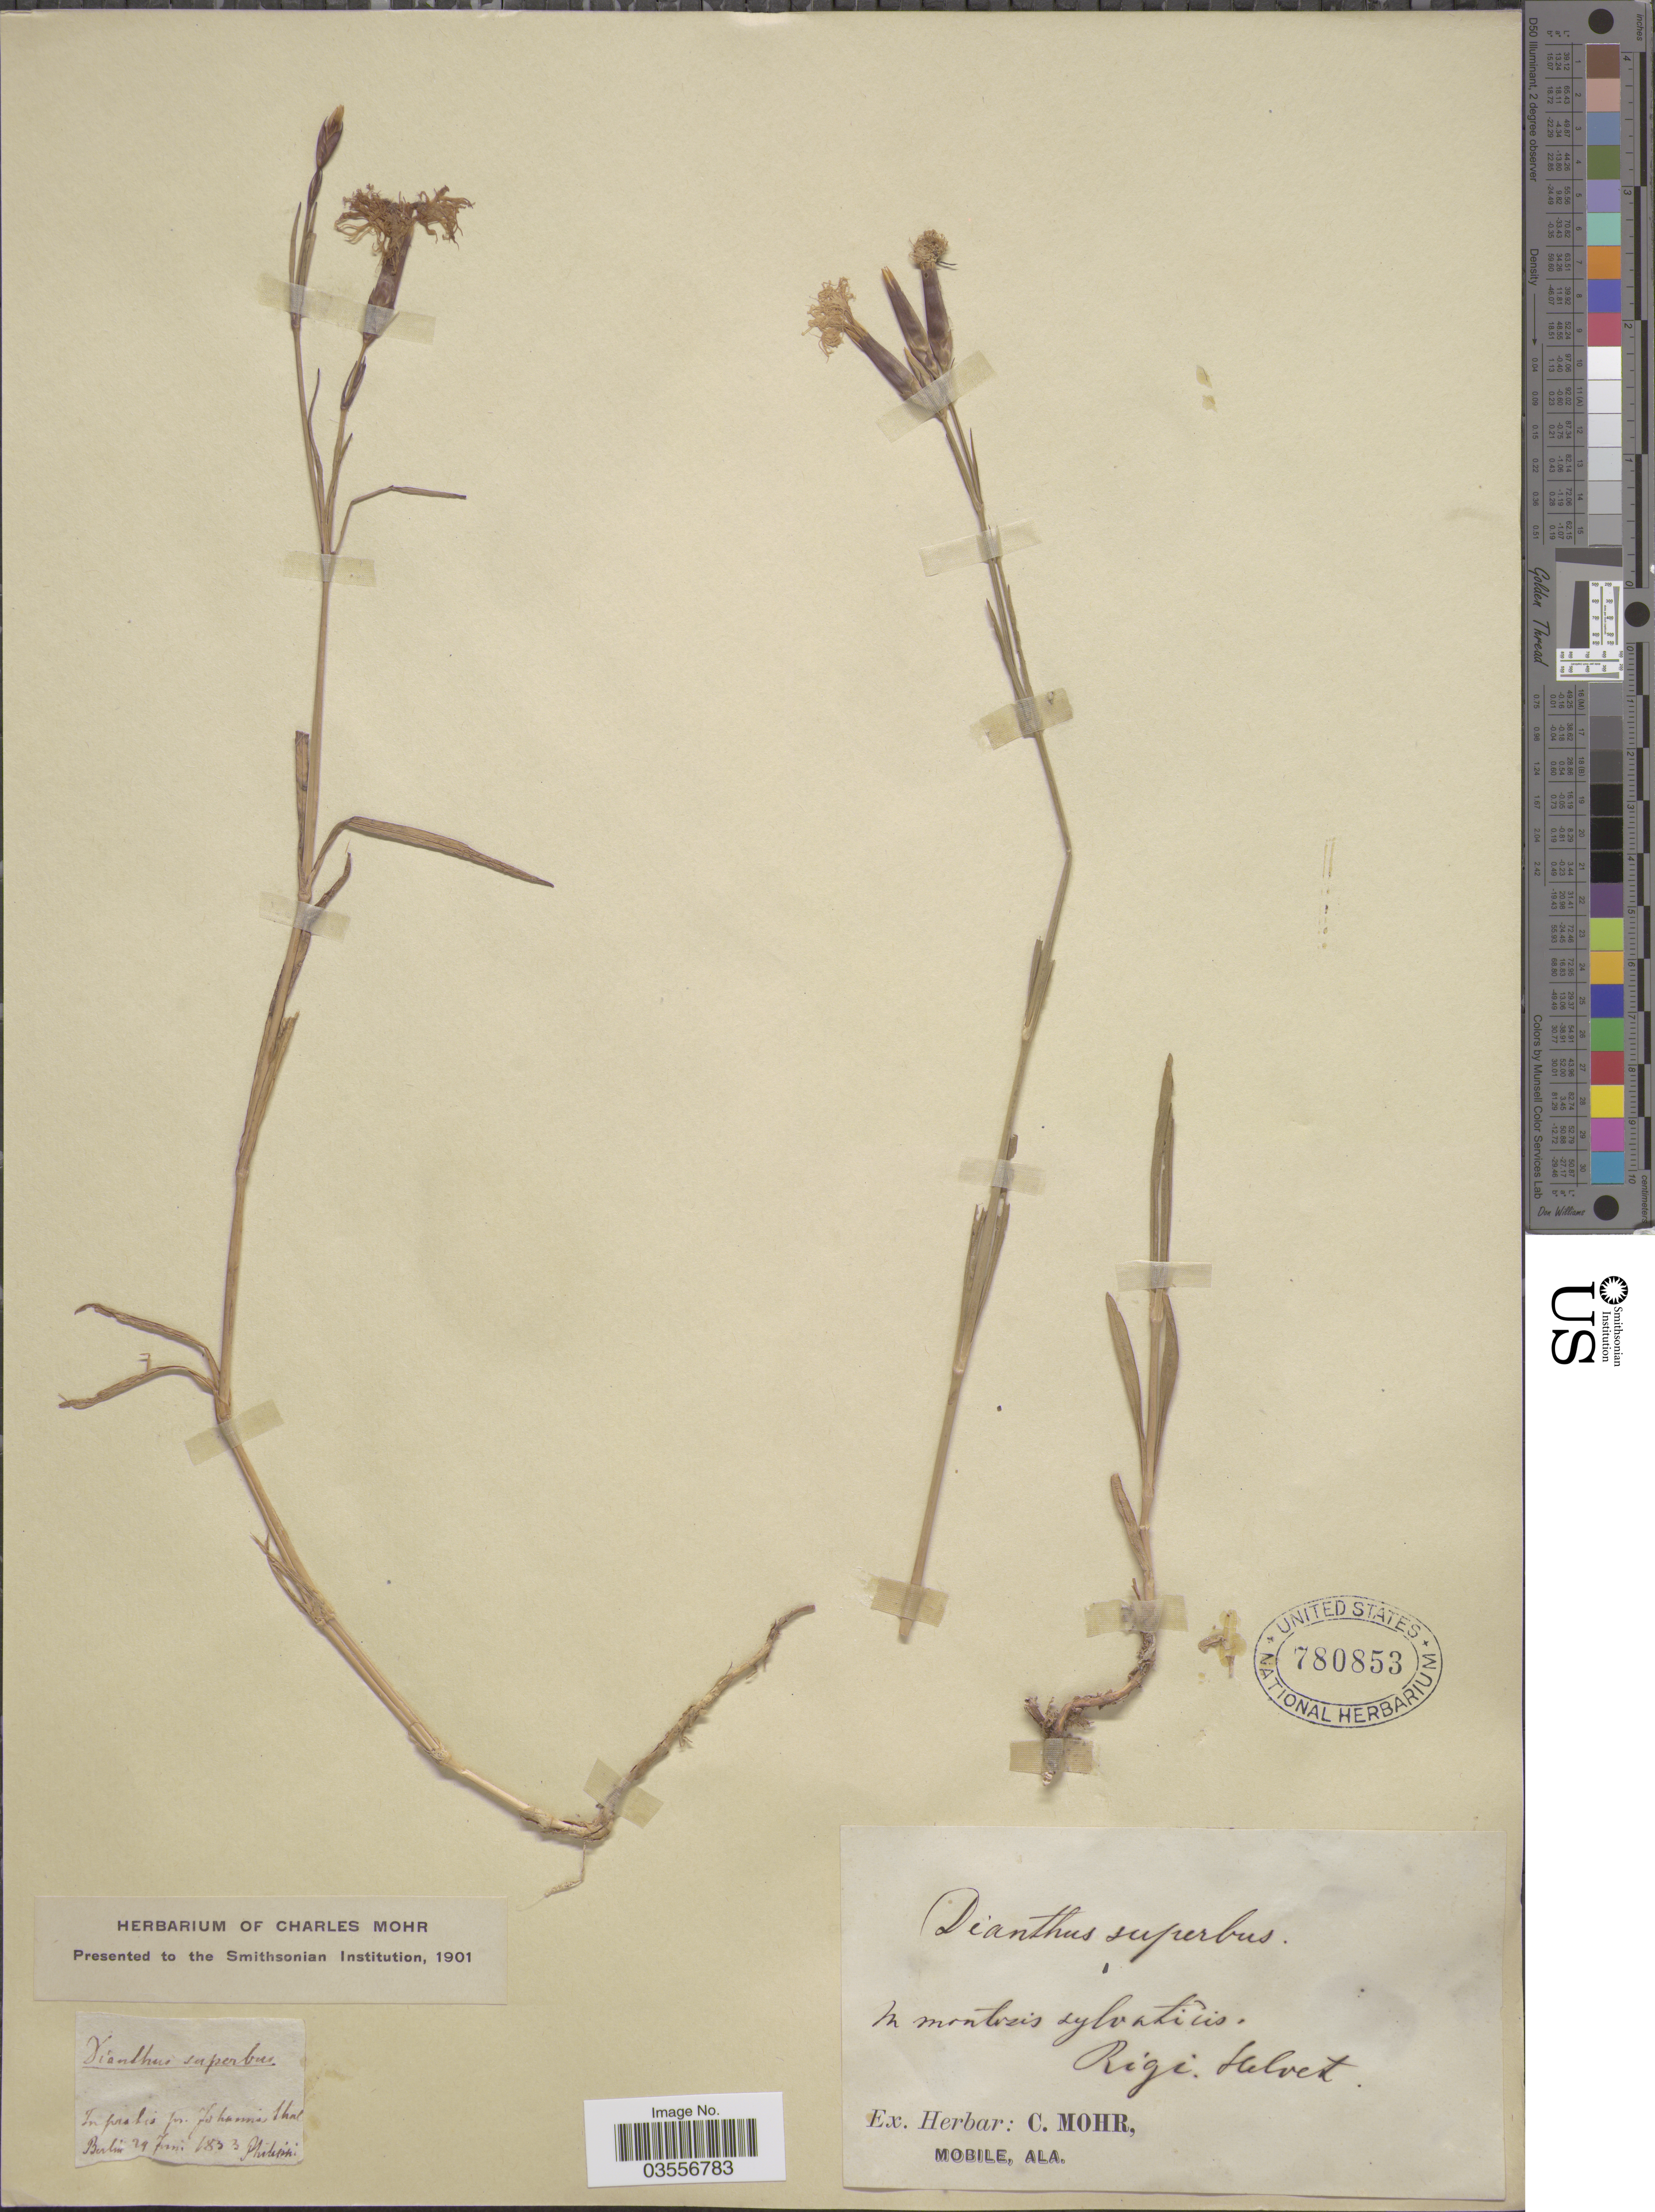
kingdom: Plantae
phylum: Tracheophyta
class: Magnoliopsida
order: Caryophyllales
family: Caryophyllaceae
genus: Dianthus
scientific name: Dianthus superbus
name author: L.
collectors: -. Philippi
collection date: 1833-06-29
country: Germany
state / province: Berlin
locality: In pratis pr. Johannisthal Berlin.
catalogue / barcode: US 780853